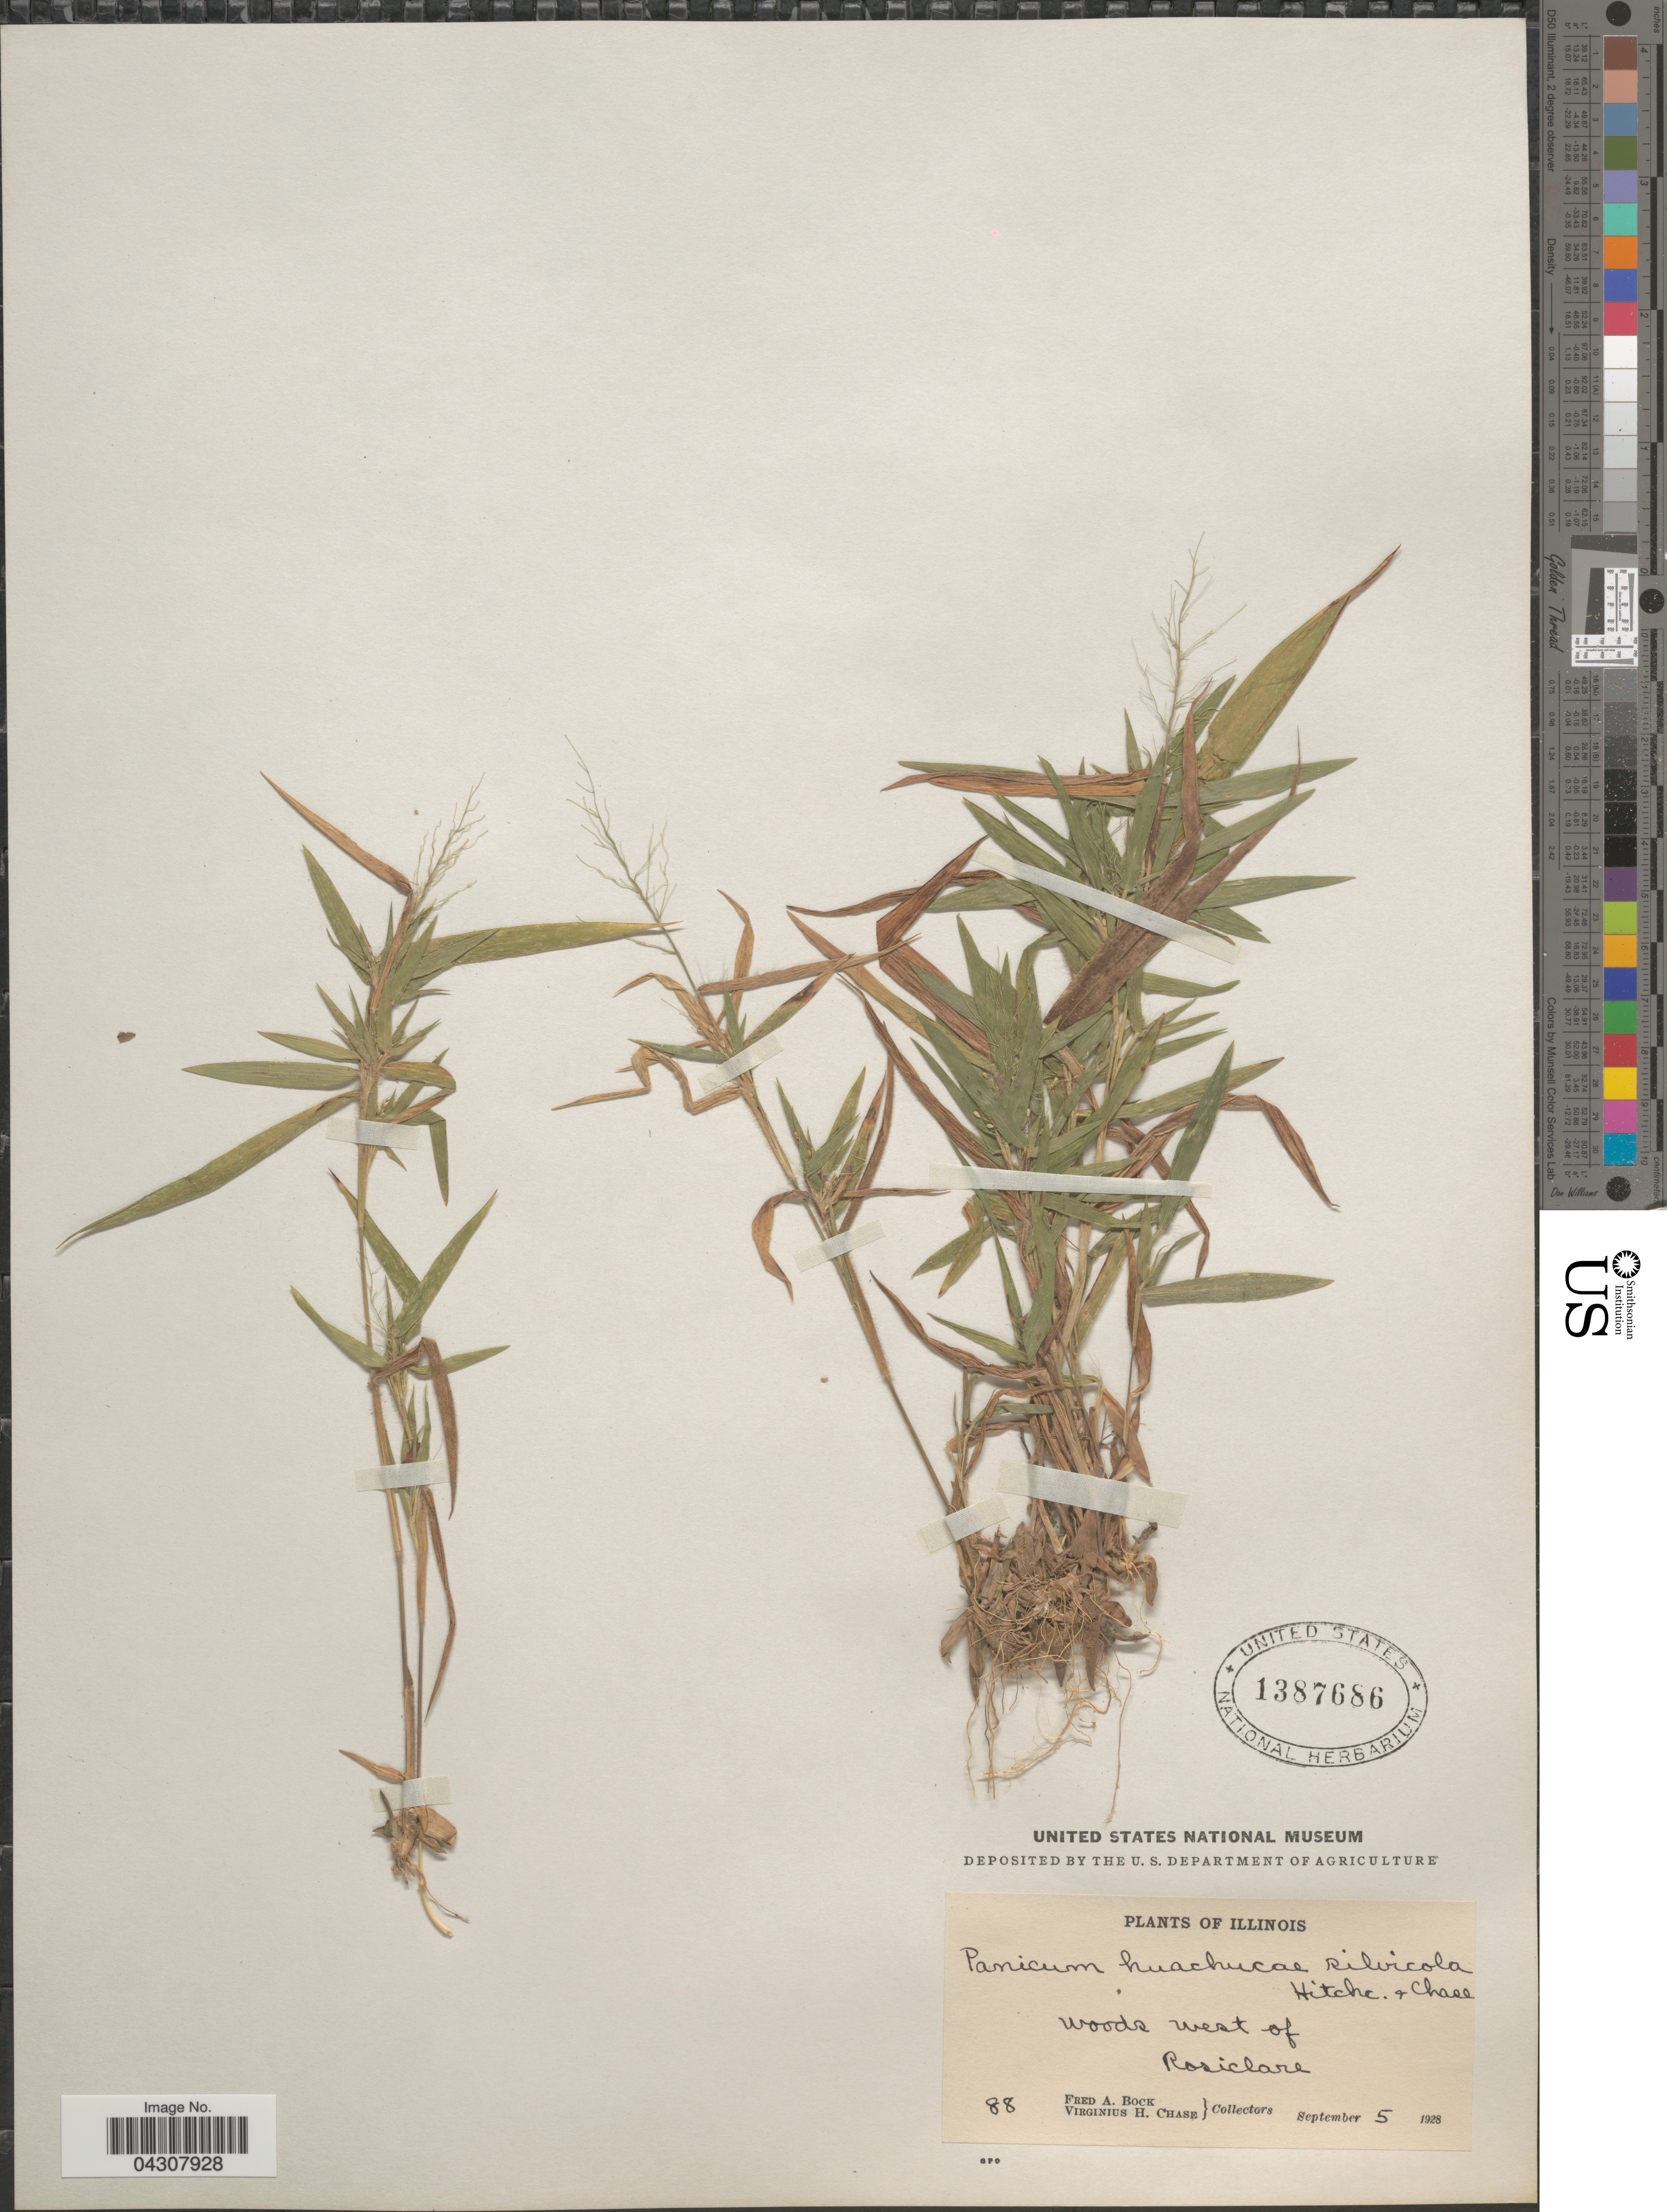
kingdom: Plantae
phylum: Tracheophyta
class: Liliopsida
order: Poales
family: Poaceae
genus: Dichanthelium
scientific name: Dichanthelium acuminatum var. acuminatum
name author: (Sw.) Gould & C.A. Clark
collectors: F. Bock & V. H. Chase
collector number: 88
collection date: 1928-09-05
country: United States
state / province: Illinois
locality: Woods west of Rosiclare.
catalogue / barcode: US 1387686